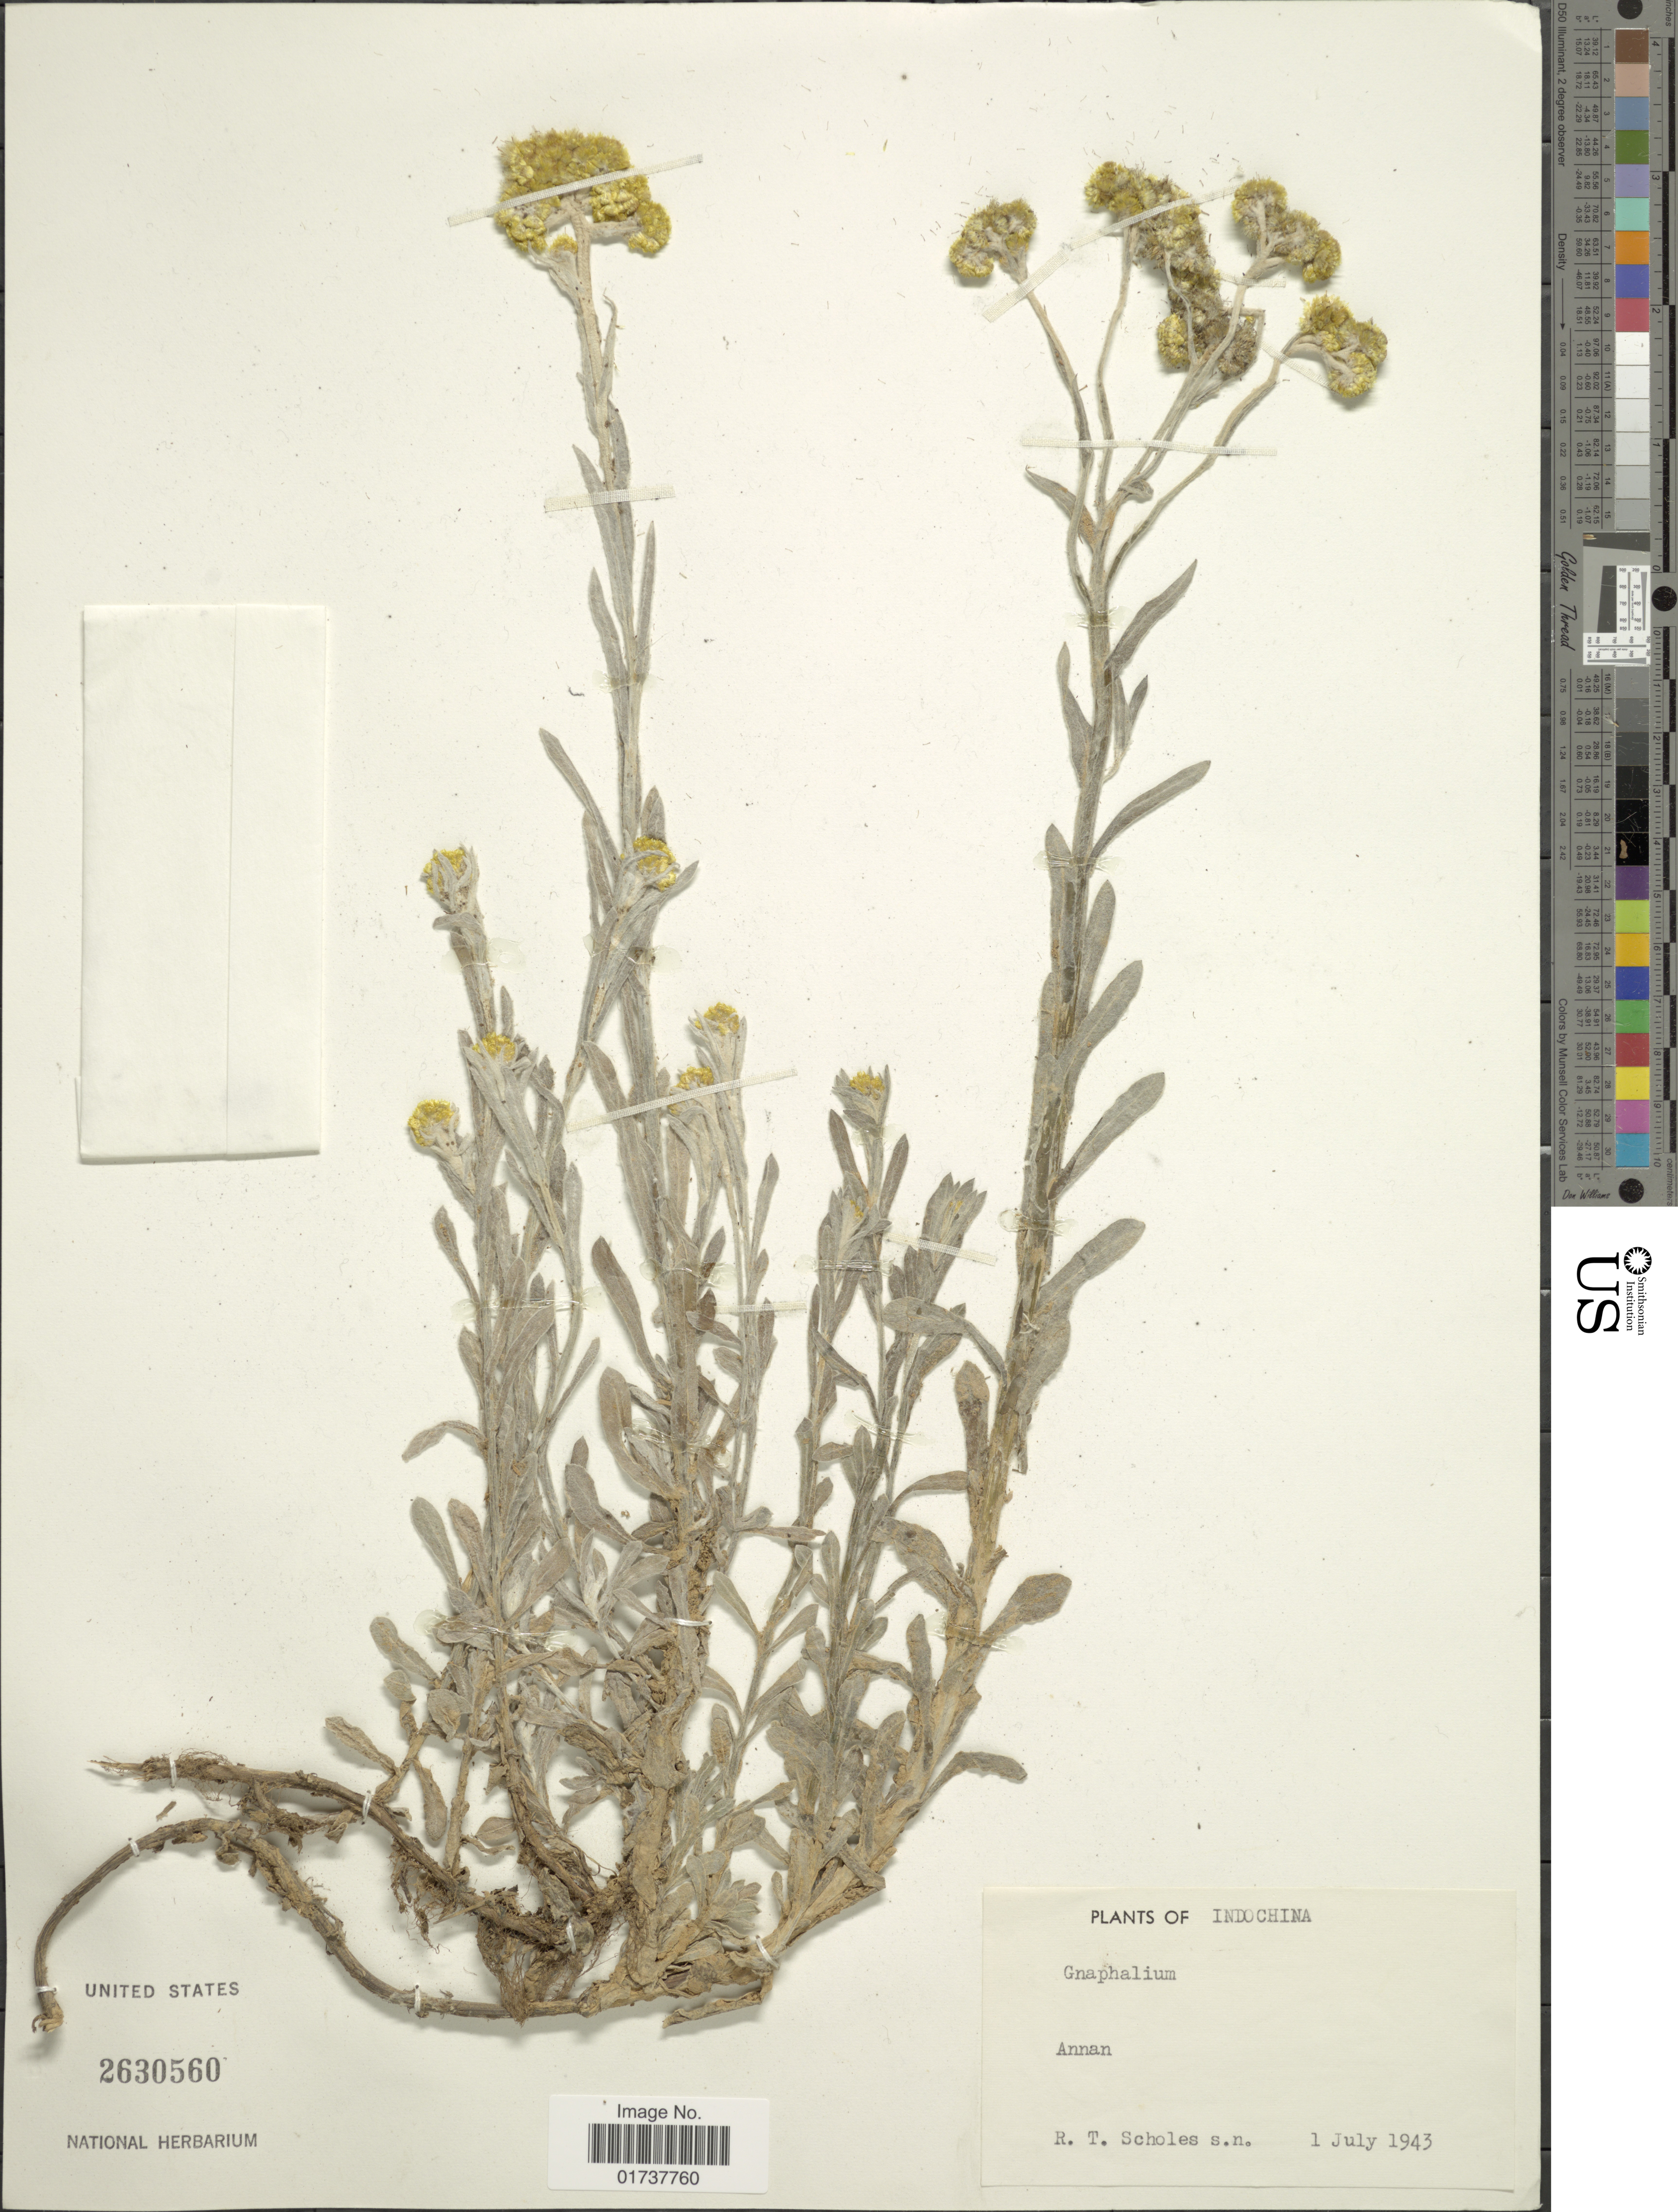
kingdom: Plantae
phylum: Tracheophyta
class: Magnoliopsida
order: Asterales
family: Asteraceae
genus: Gnaphalium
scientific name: Gnaphalium sp.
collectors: R. Scholes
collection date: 1943-07-01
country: Vietnam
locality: Annan, IndoChina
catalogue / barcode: US 2630560